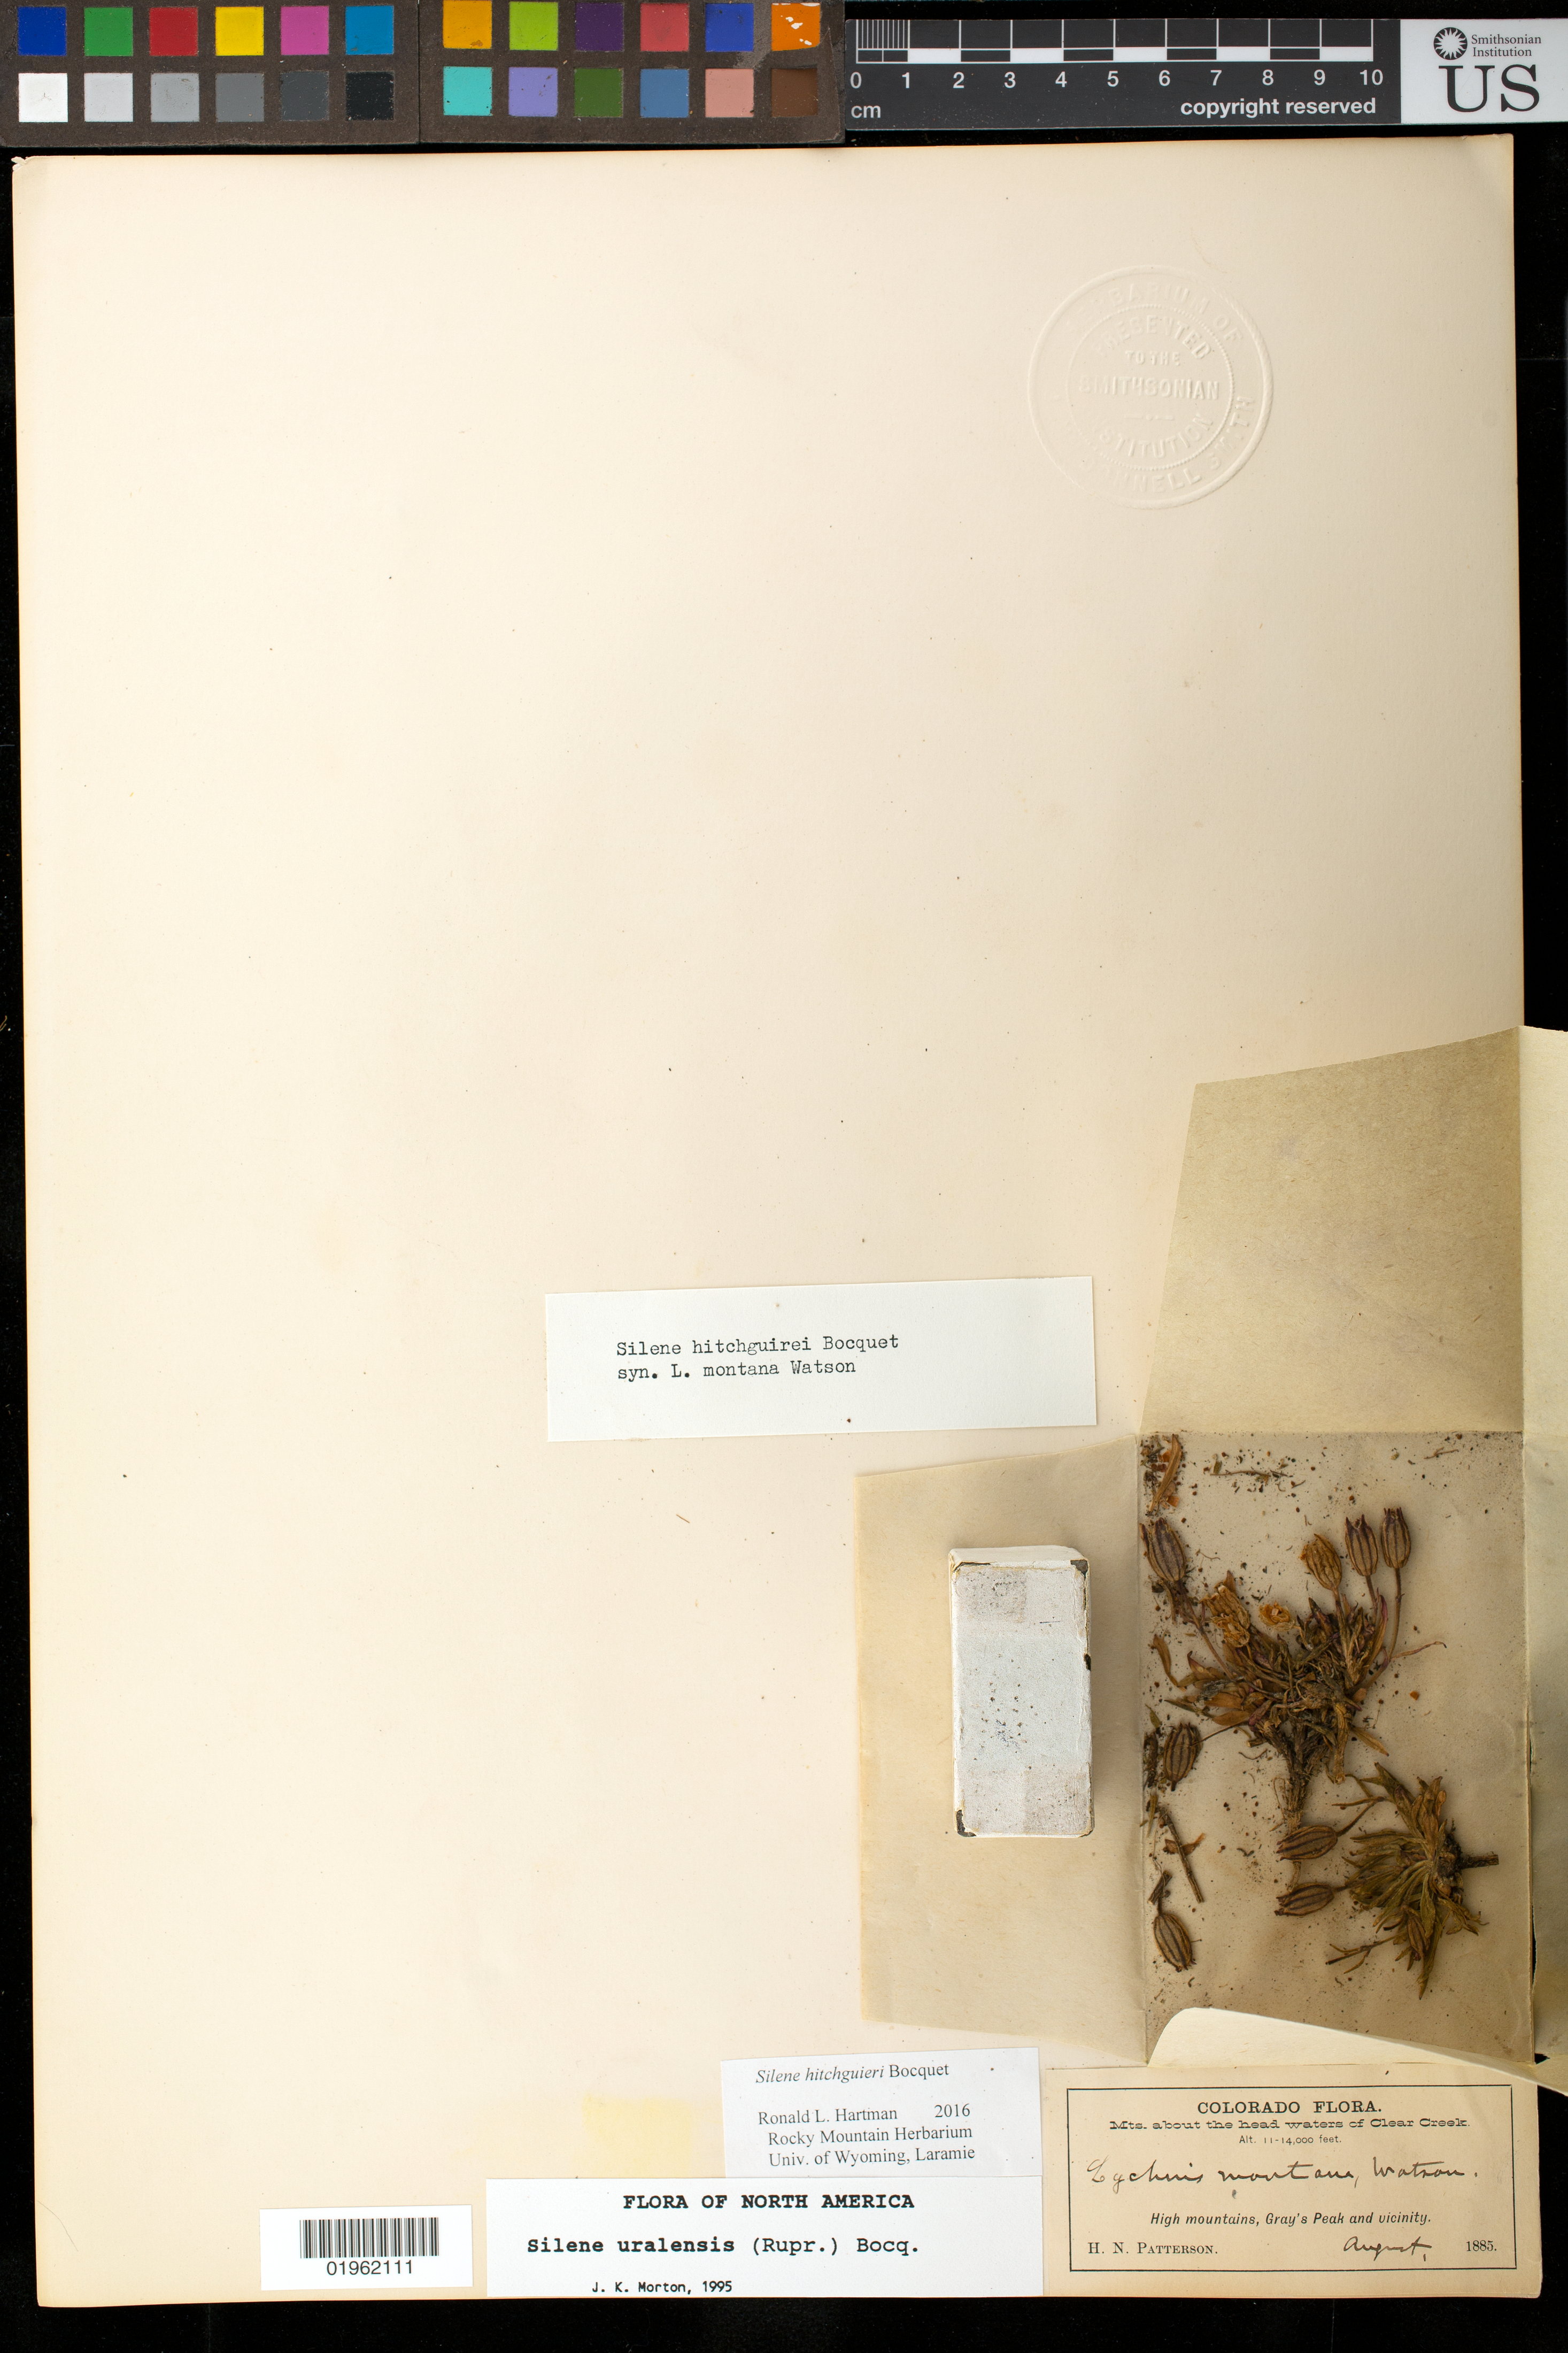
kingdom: Plantae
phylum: Tracheophyta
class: Magnoliopsida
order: Caryophyllales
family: Caryophyllaceae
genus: Silene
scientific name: Silene hitchguirei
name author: Bocquet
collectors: H. N. Patterson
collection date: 1885-08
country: United States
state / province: Colorado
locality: Mts. about the head waters of Clear Creek. High mountains, Gray's Peak and vicinity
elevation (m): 3353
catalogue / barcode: US 1391202